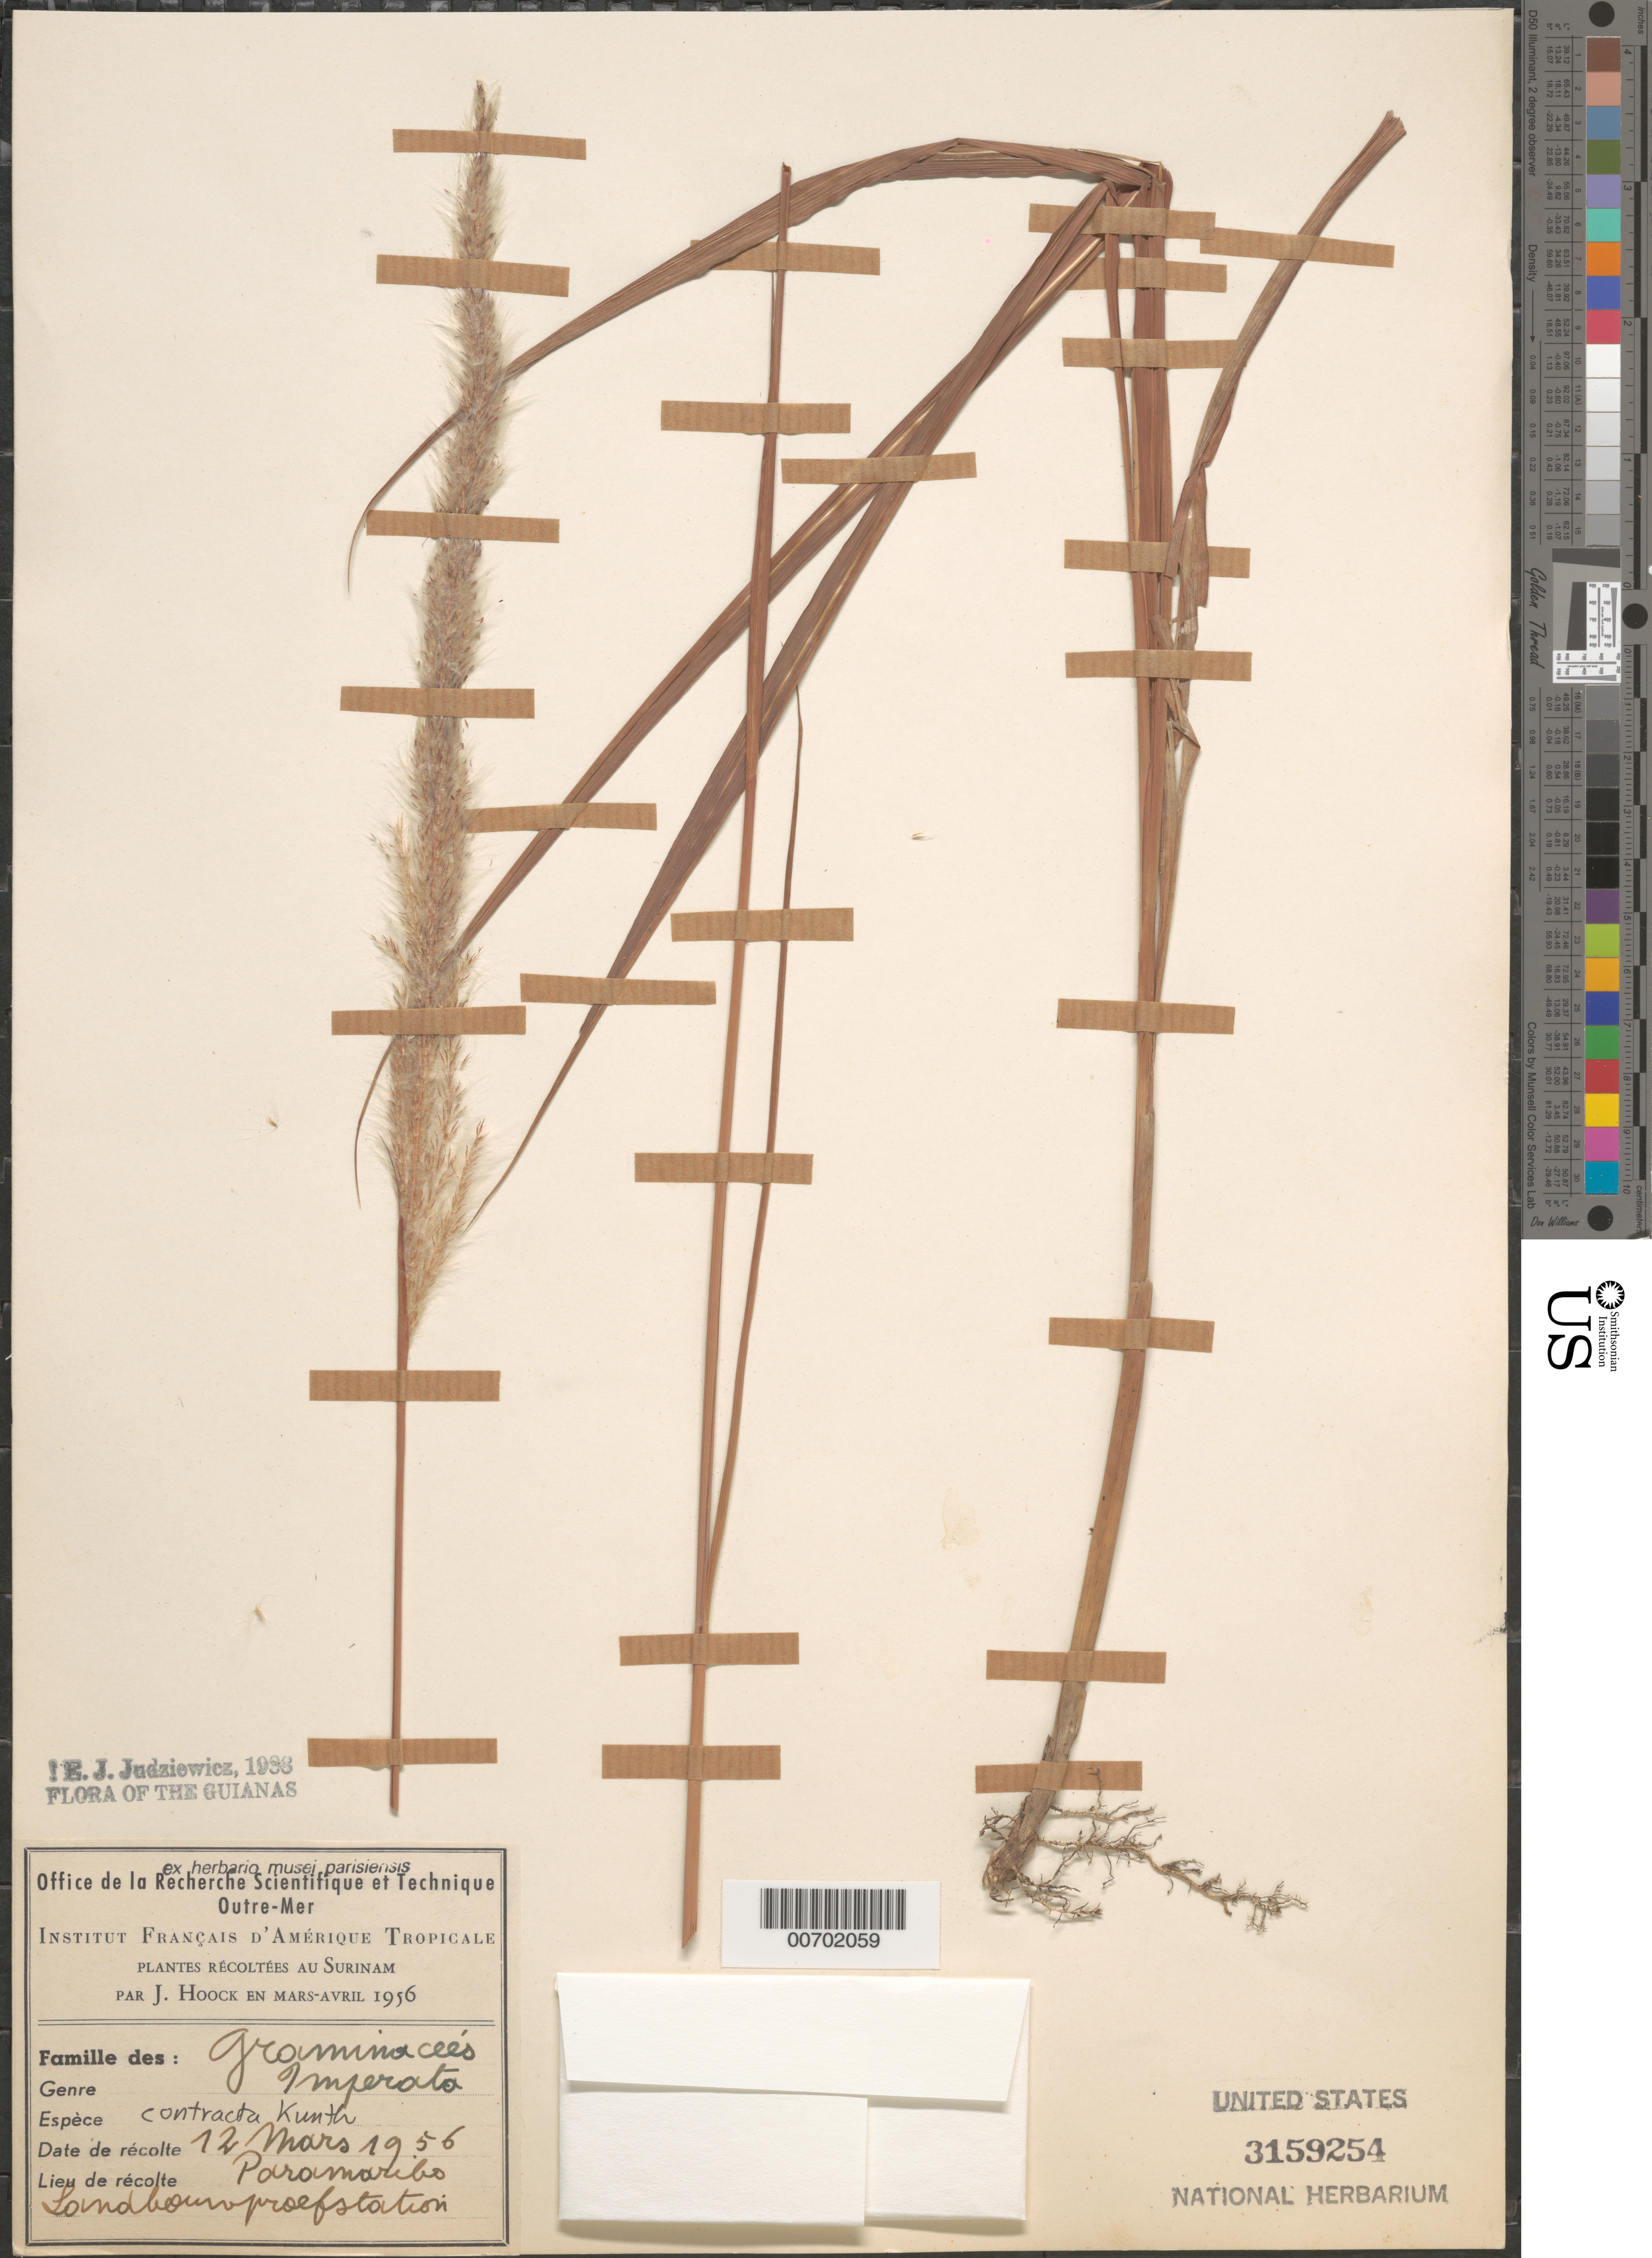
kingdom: Plantae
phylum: Tracheophyta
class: Liliopsida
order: Poales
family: Poaceae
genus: Imperata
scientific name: Imperata contracta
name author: (Kunth) Hitchc.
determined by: Judziewicz, E. J.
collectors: J. Hoock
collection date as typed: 12-Mar-56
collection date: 1956-03-12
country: Suriname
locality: Paramaribo, Landbouropraefstation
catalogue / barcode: US 3159254